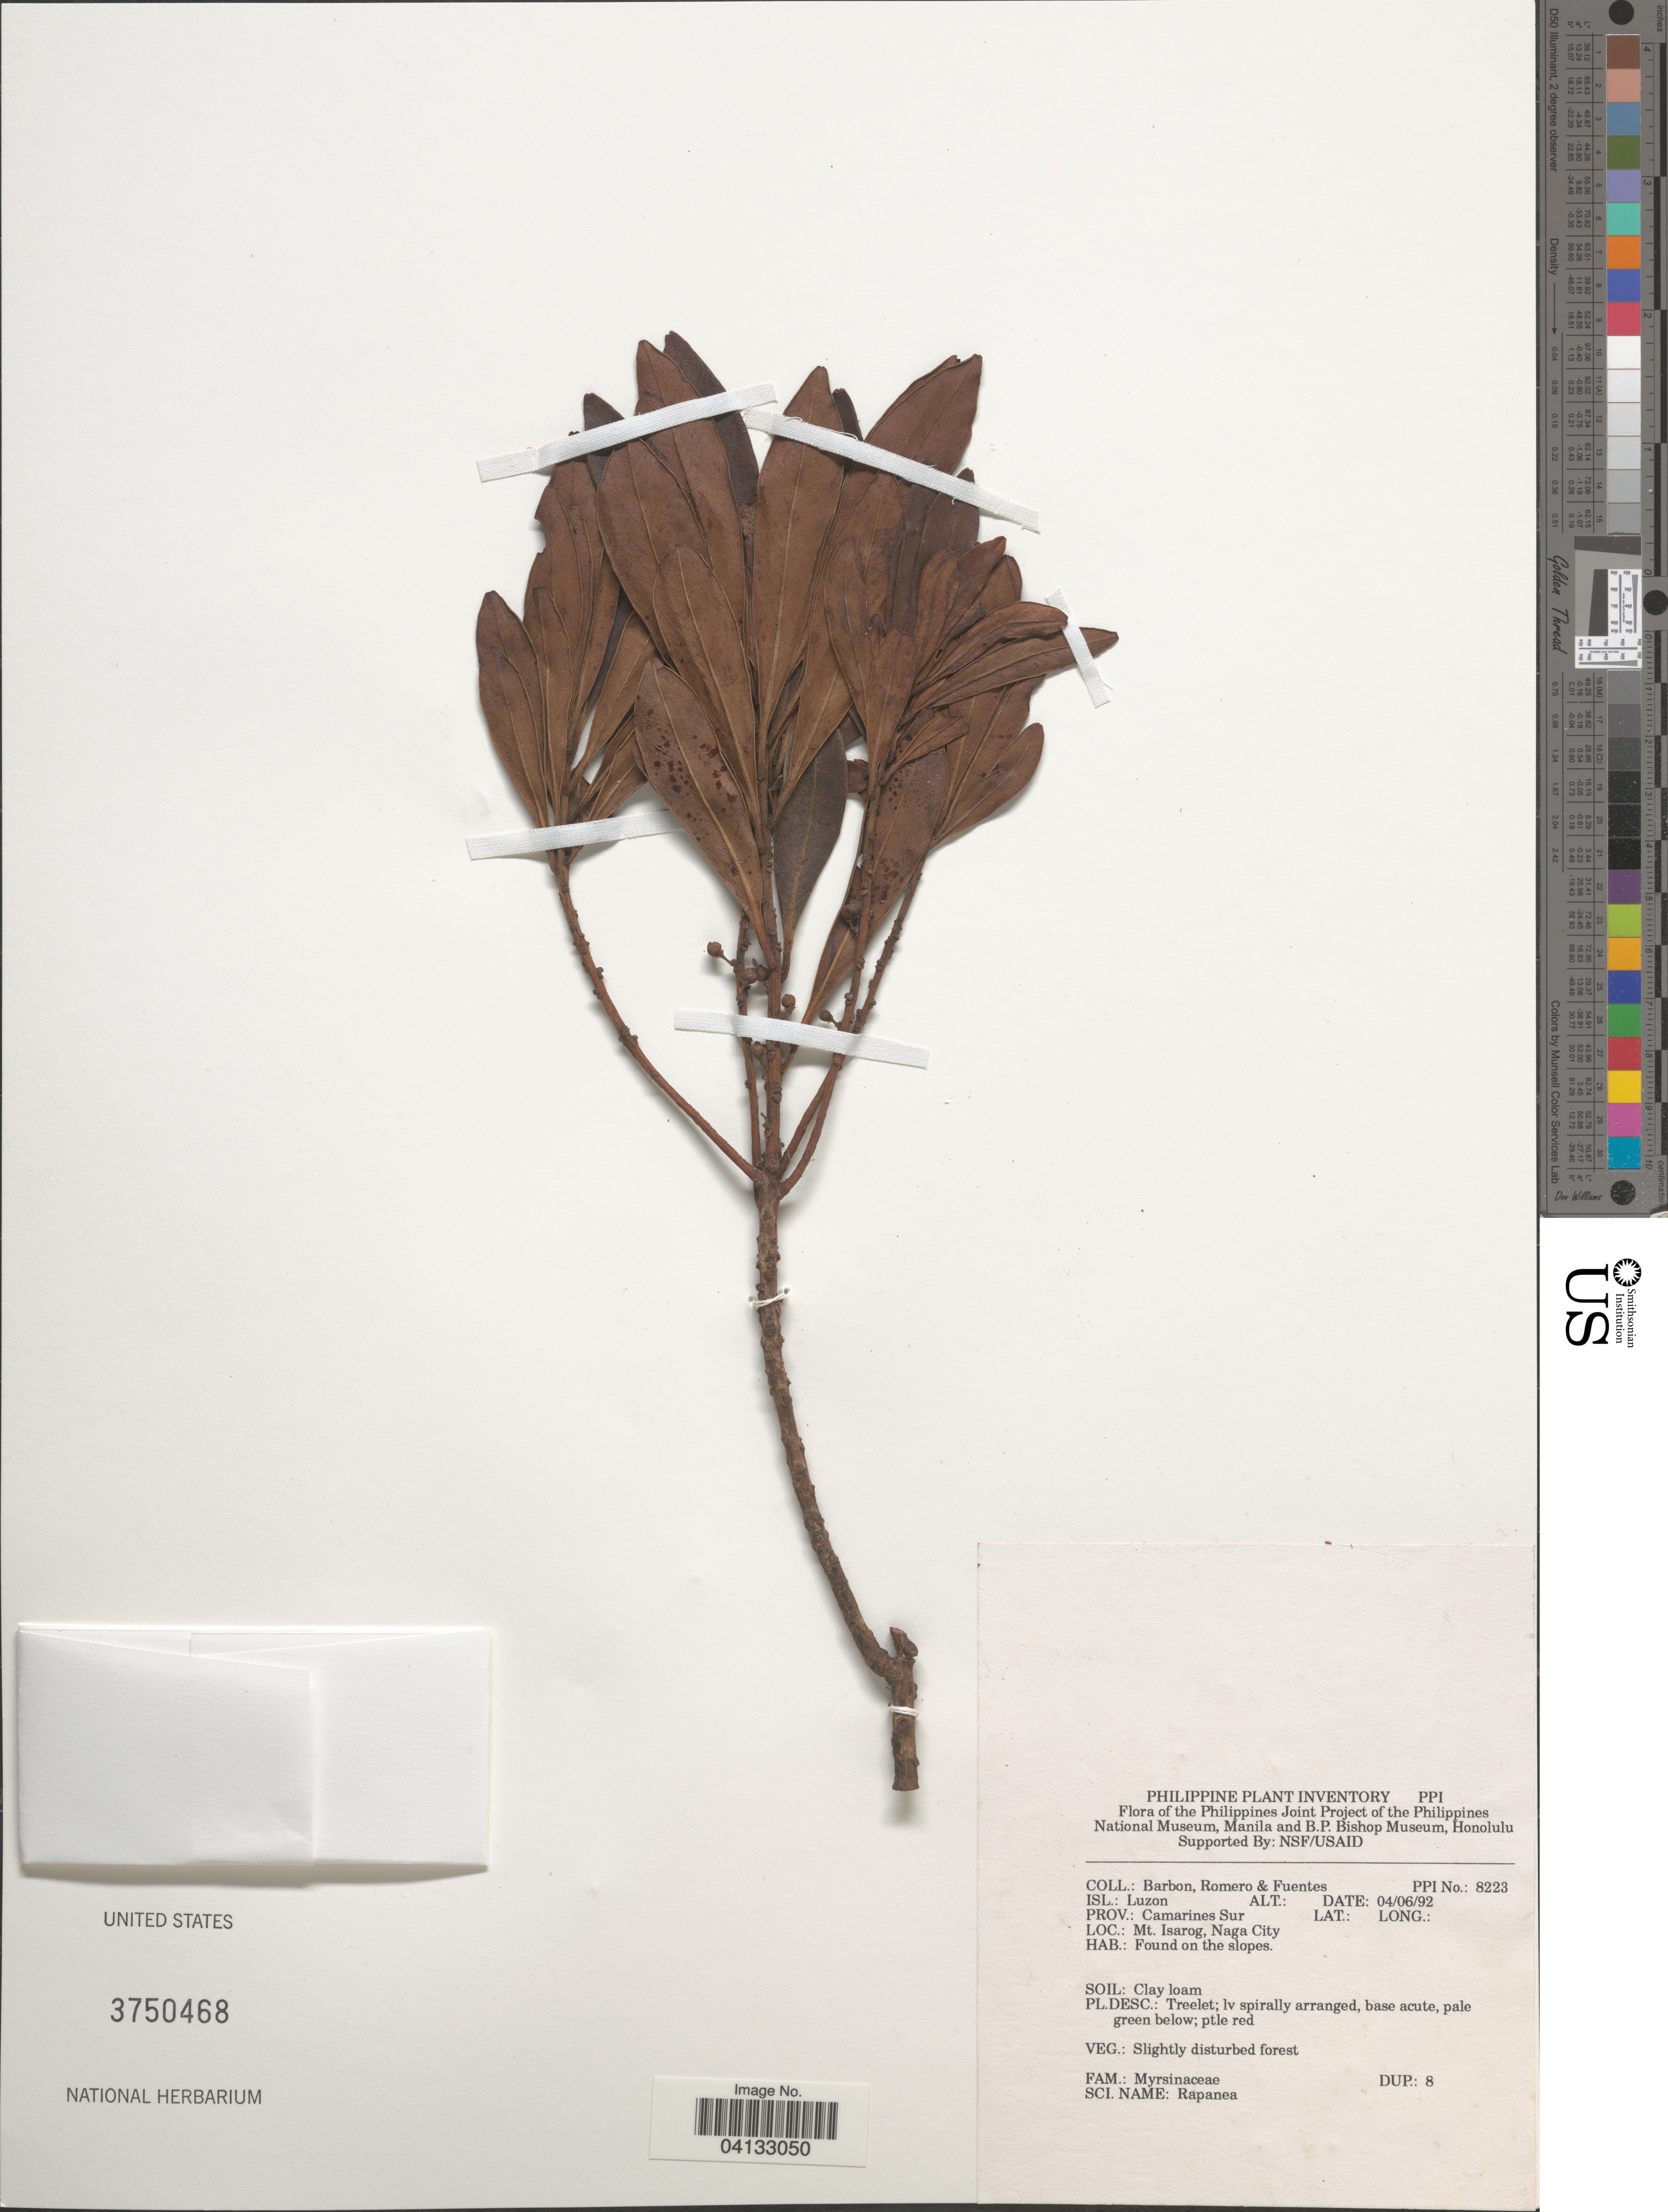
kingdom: Plantae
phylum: Tracheophyta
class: Magnoliopsida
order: Ericales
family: Primulaceae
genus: Rapanea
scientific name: Rapanea sp.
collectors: Barbon, -. Romero & -. Fuentes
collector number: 8223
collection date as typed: Transcribed d/m/y: 4/6/92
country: Philippines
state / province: Bicol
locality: Isl.: Luzon. Prov.: Camarines Sur. Mt. Isarog, Naga City.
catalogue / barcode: US 3750468